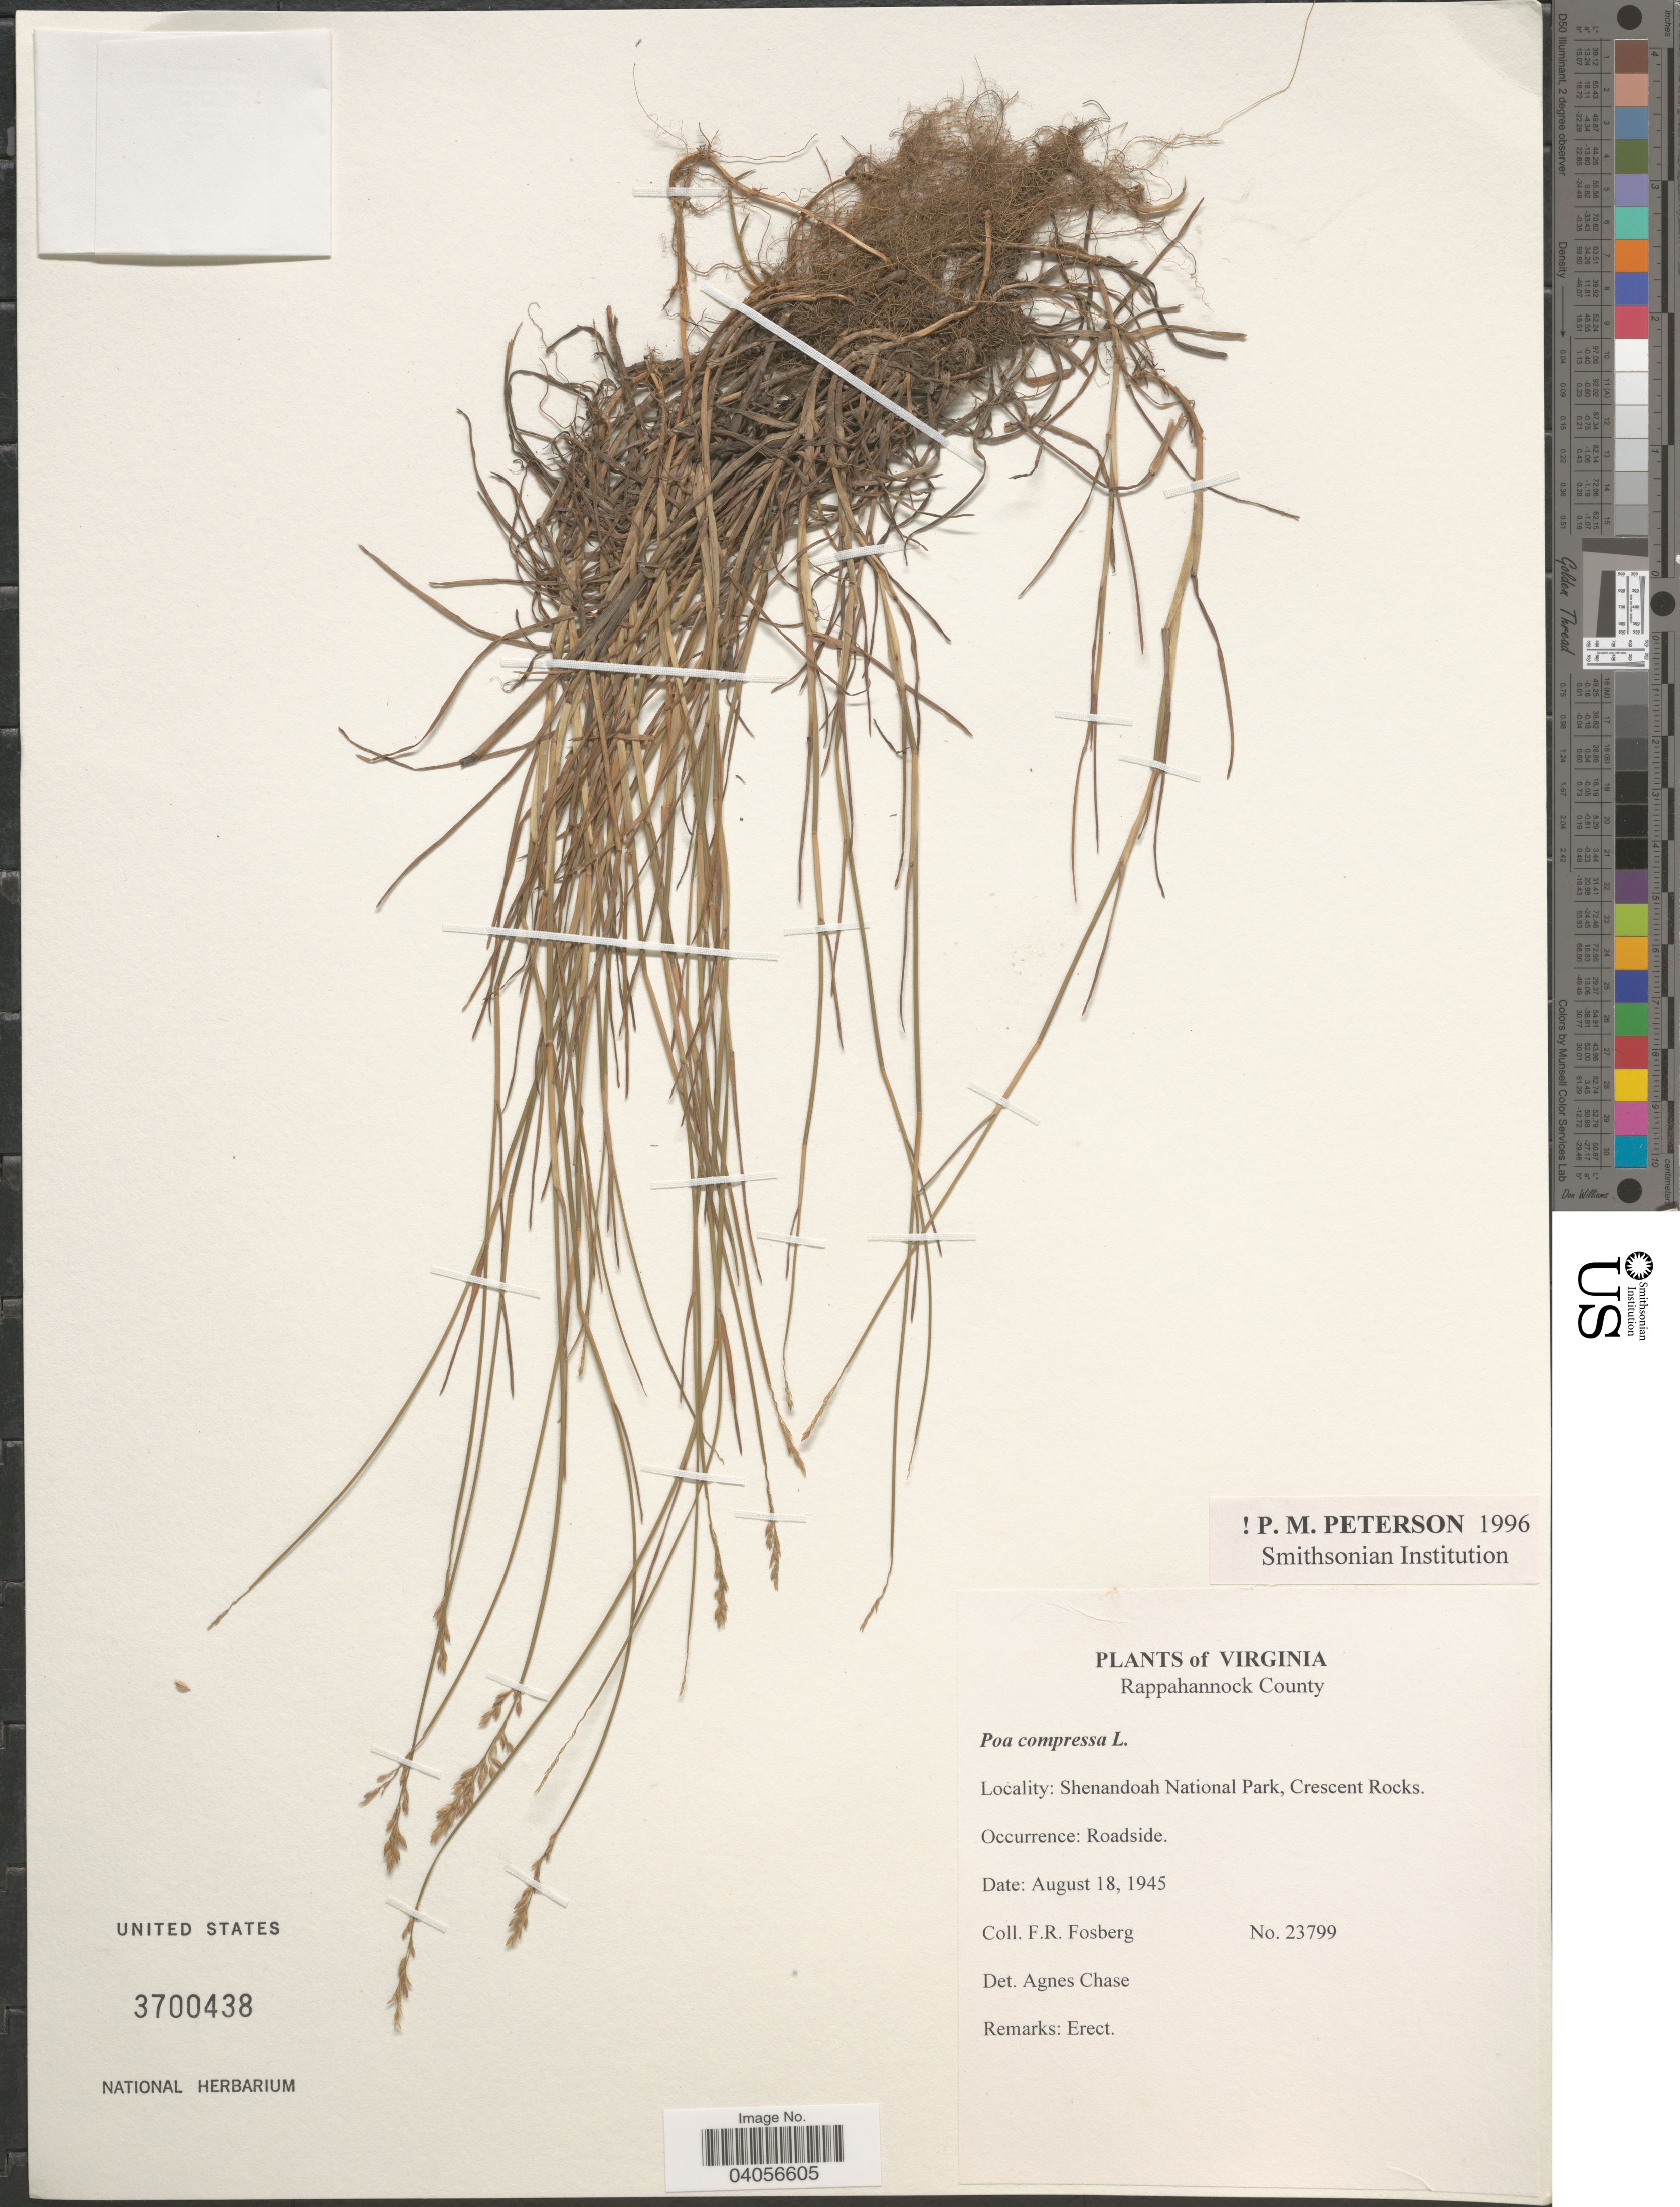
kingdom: Plantae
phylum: Tracheophyta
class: Liliopsida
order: Poales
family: Poaceae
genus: Poa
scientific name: Poa compressa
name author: L.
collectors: F. R. Fosberg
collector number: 23799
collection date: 1945-08-18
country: United States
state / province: Virginia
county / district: Rappahannock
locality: Roadside. Shenandoah National Park, Crescent Rocks.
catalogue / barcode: US 3700438